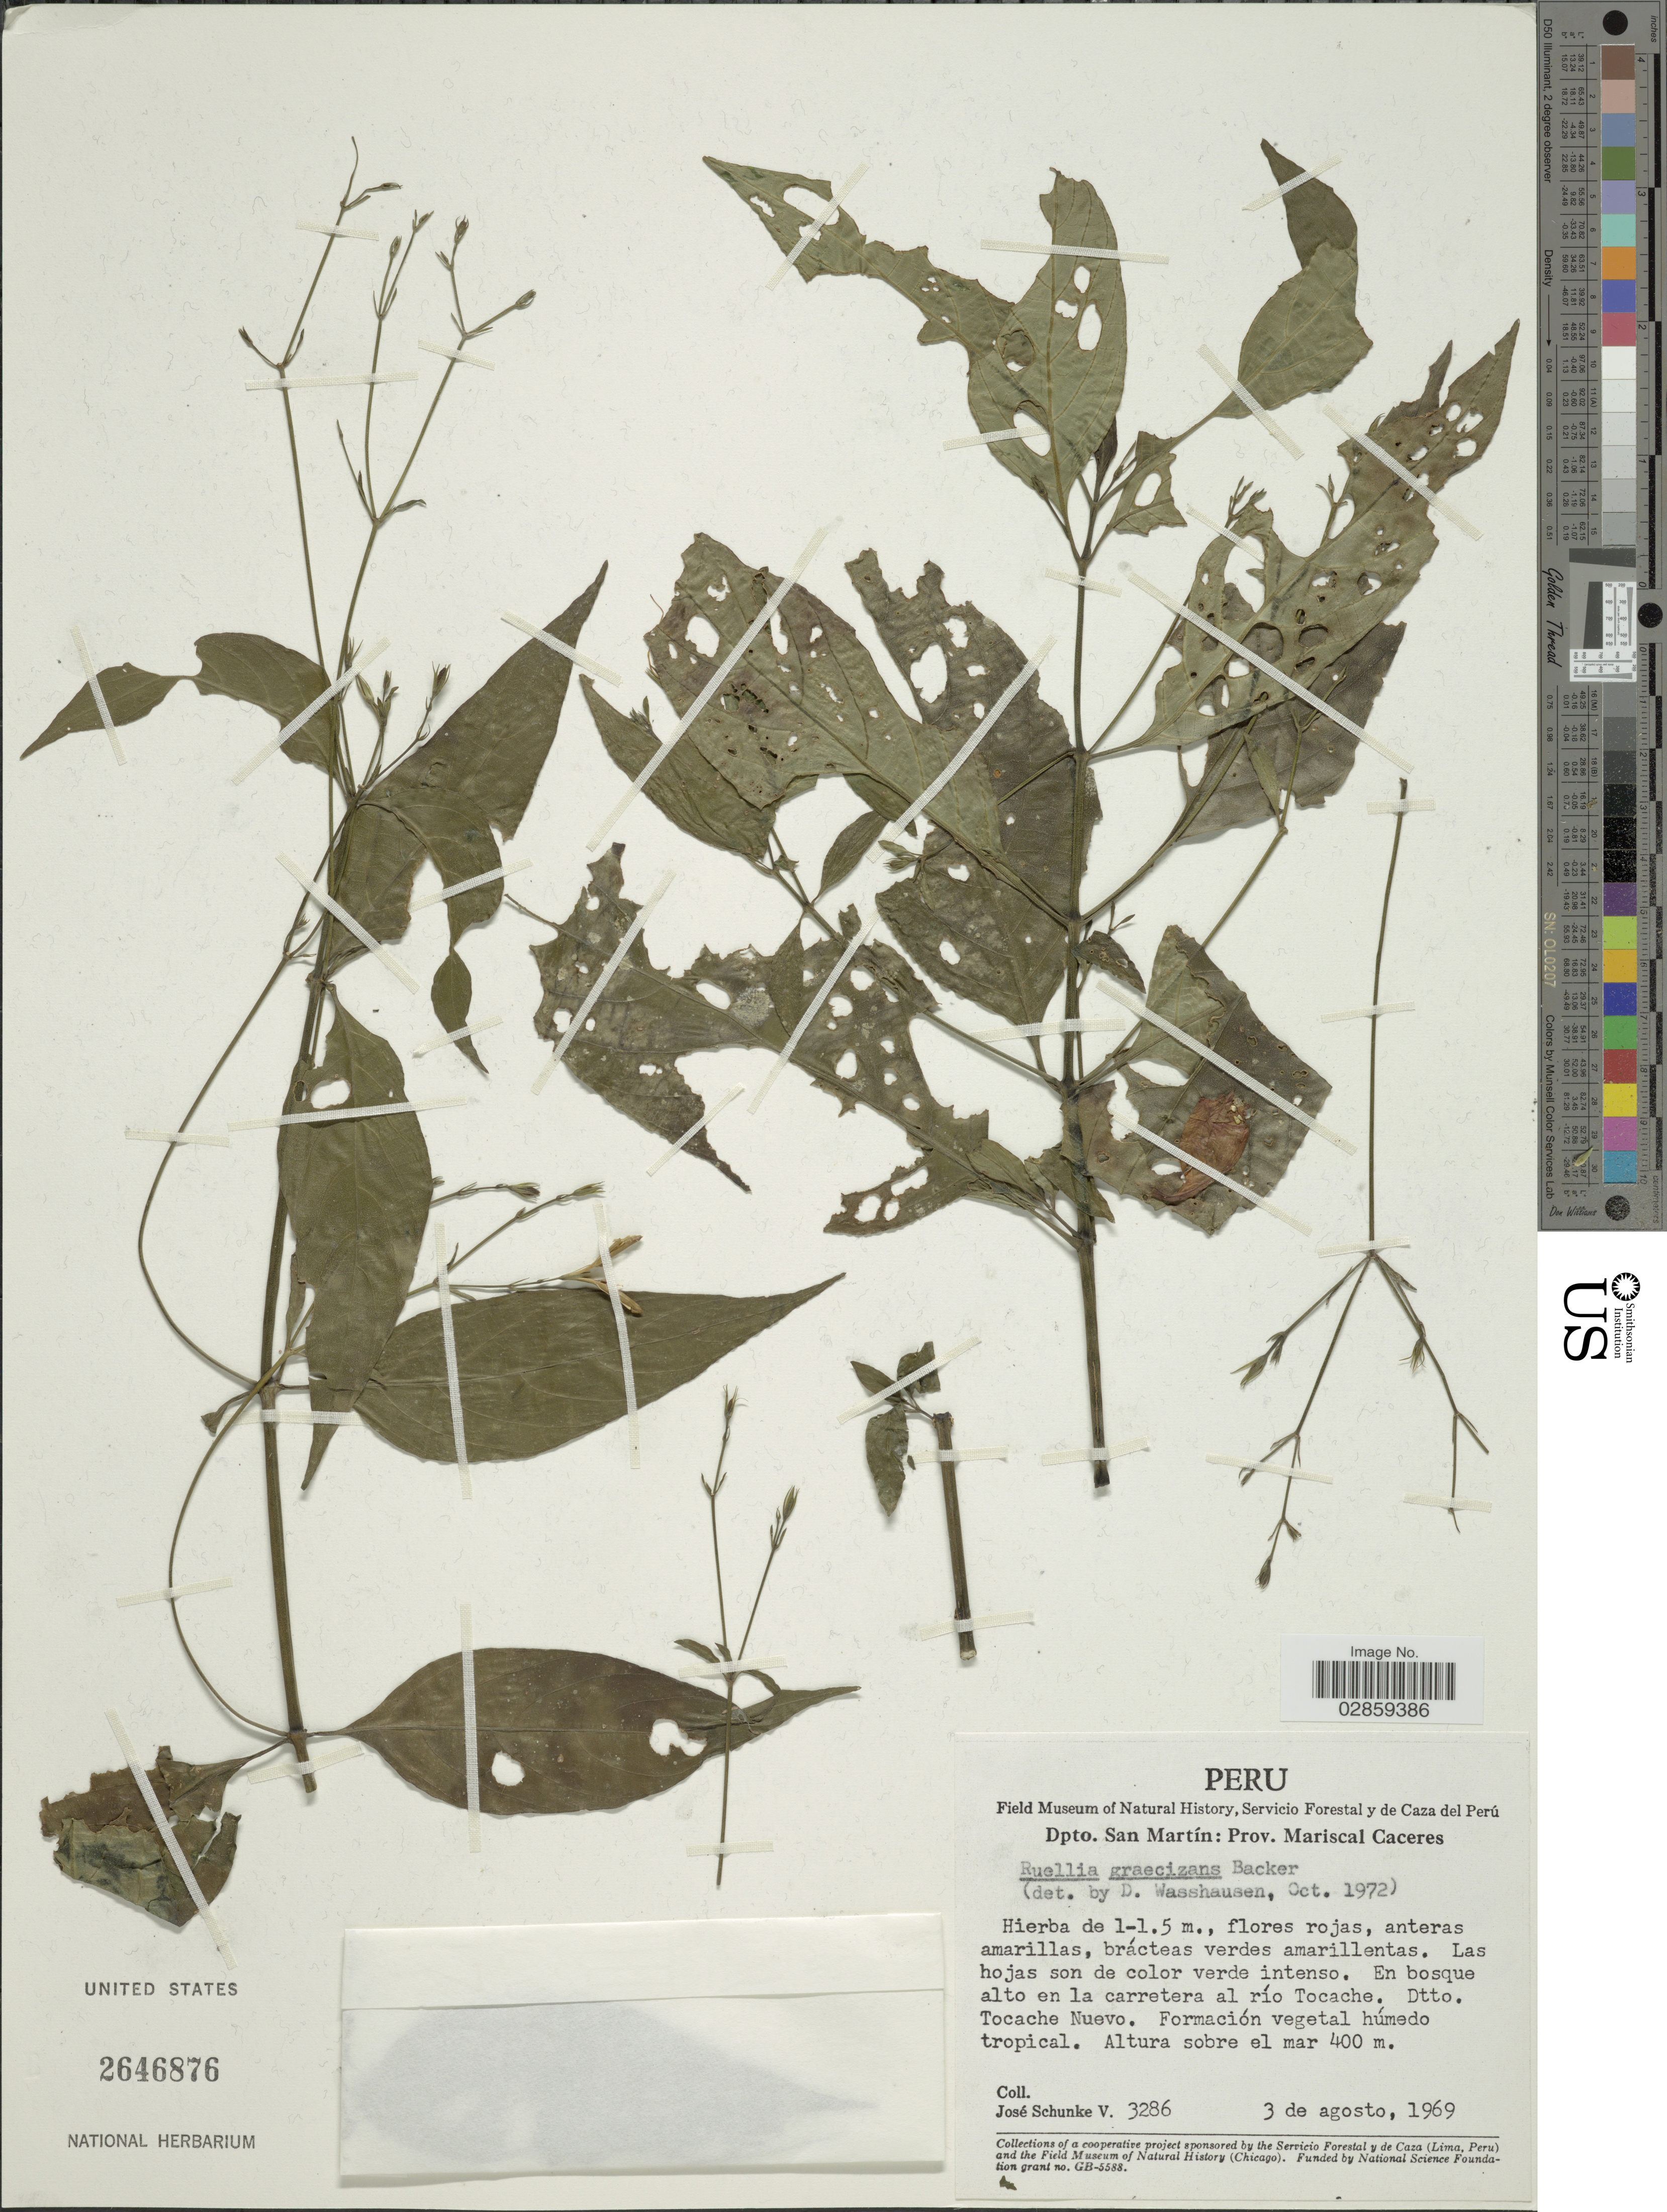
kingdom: Plantae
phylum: Tracheophyta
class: Magnoliopsida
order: Lamiales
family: Acanthaceae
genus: Ruellia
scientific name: Ruellia brevifolia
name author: (Pohl) C. Ezcurra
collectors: J. Schunke Vigo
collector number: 3286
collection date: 1969-08-03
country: Peru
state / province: San Martín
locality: Dpto. San Martín: Prov. Mariscal Caceres, En bosque alto en la carretera al río Tocache. Dtto. Tocache Nuevo.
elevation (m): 400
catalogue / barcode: US 2646876